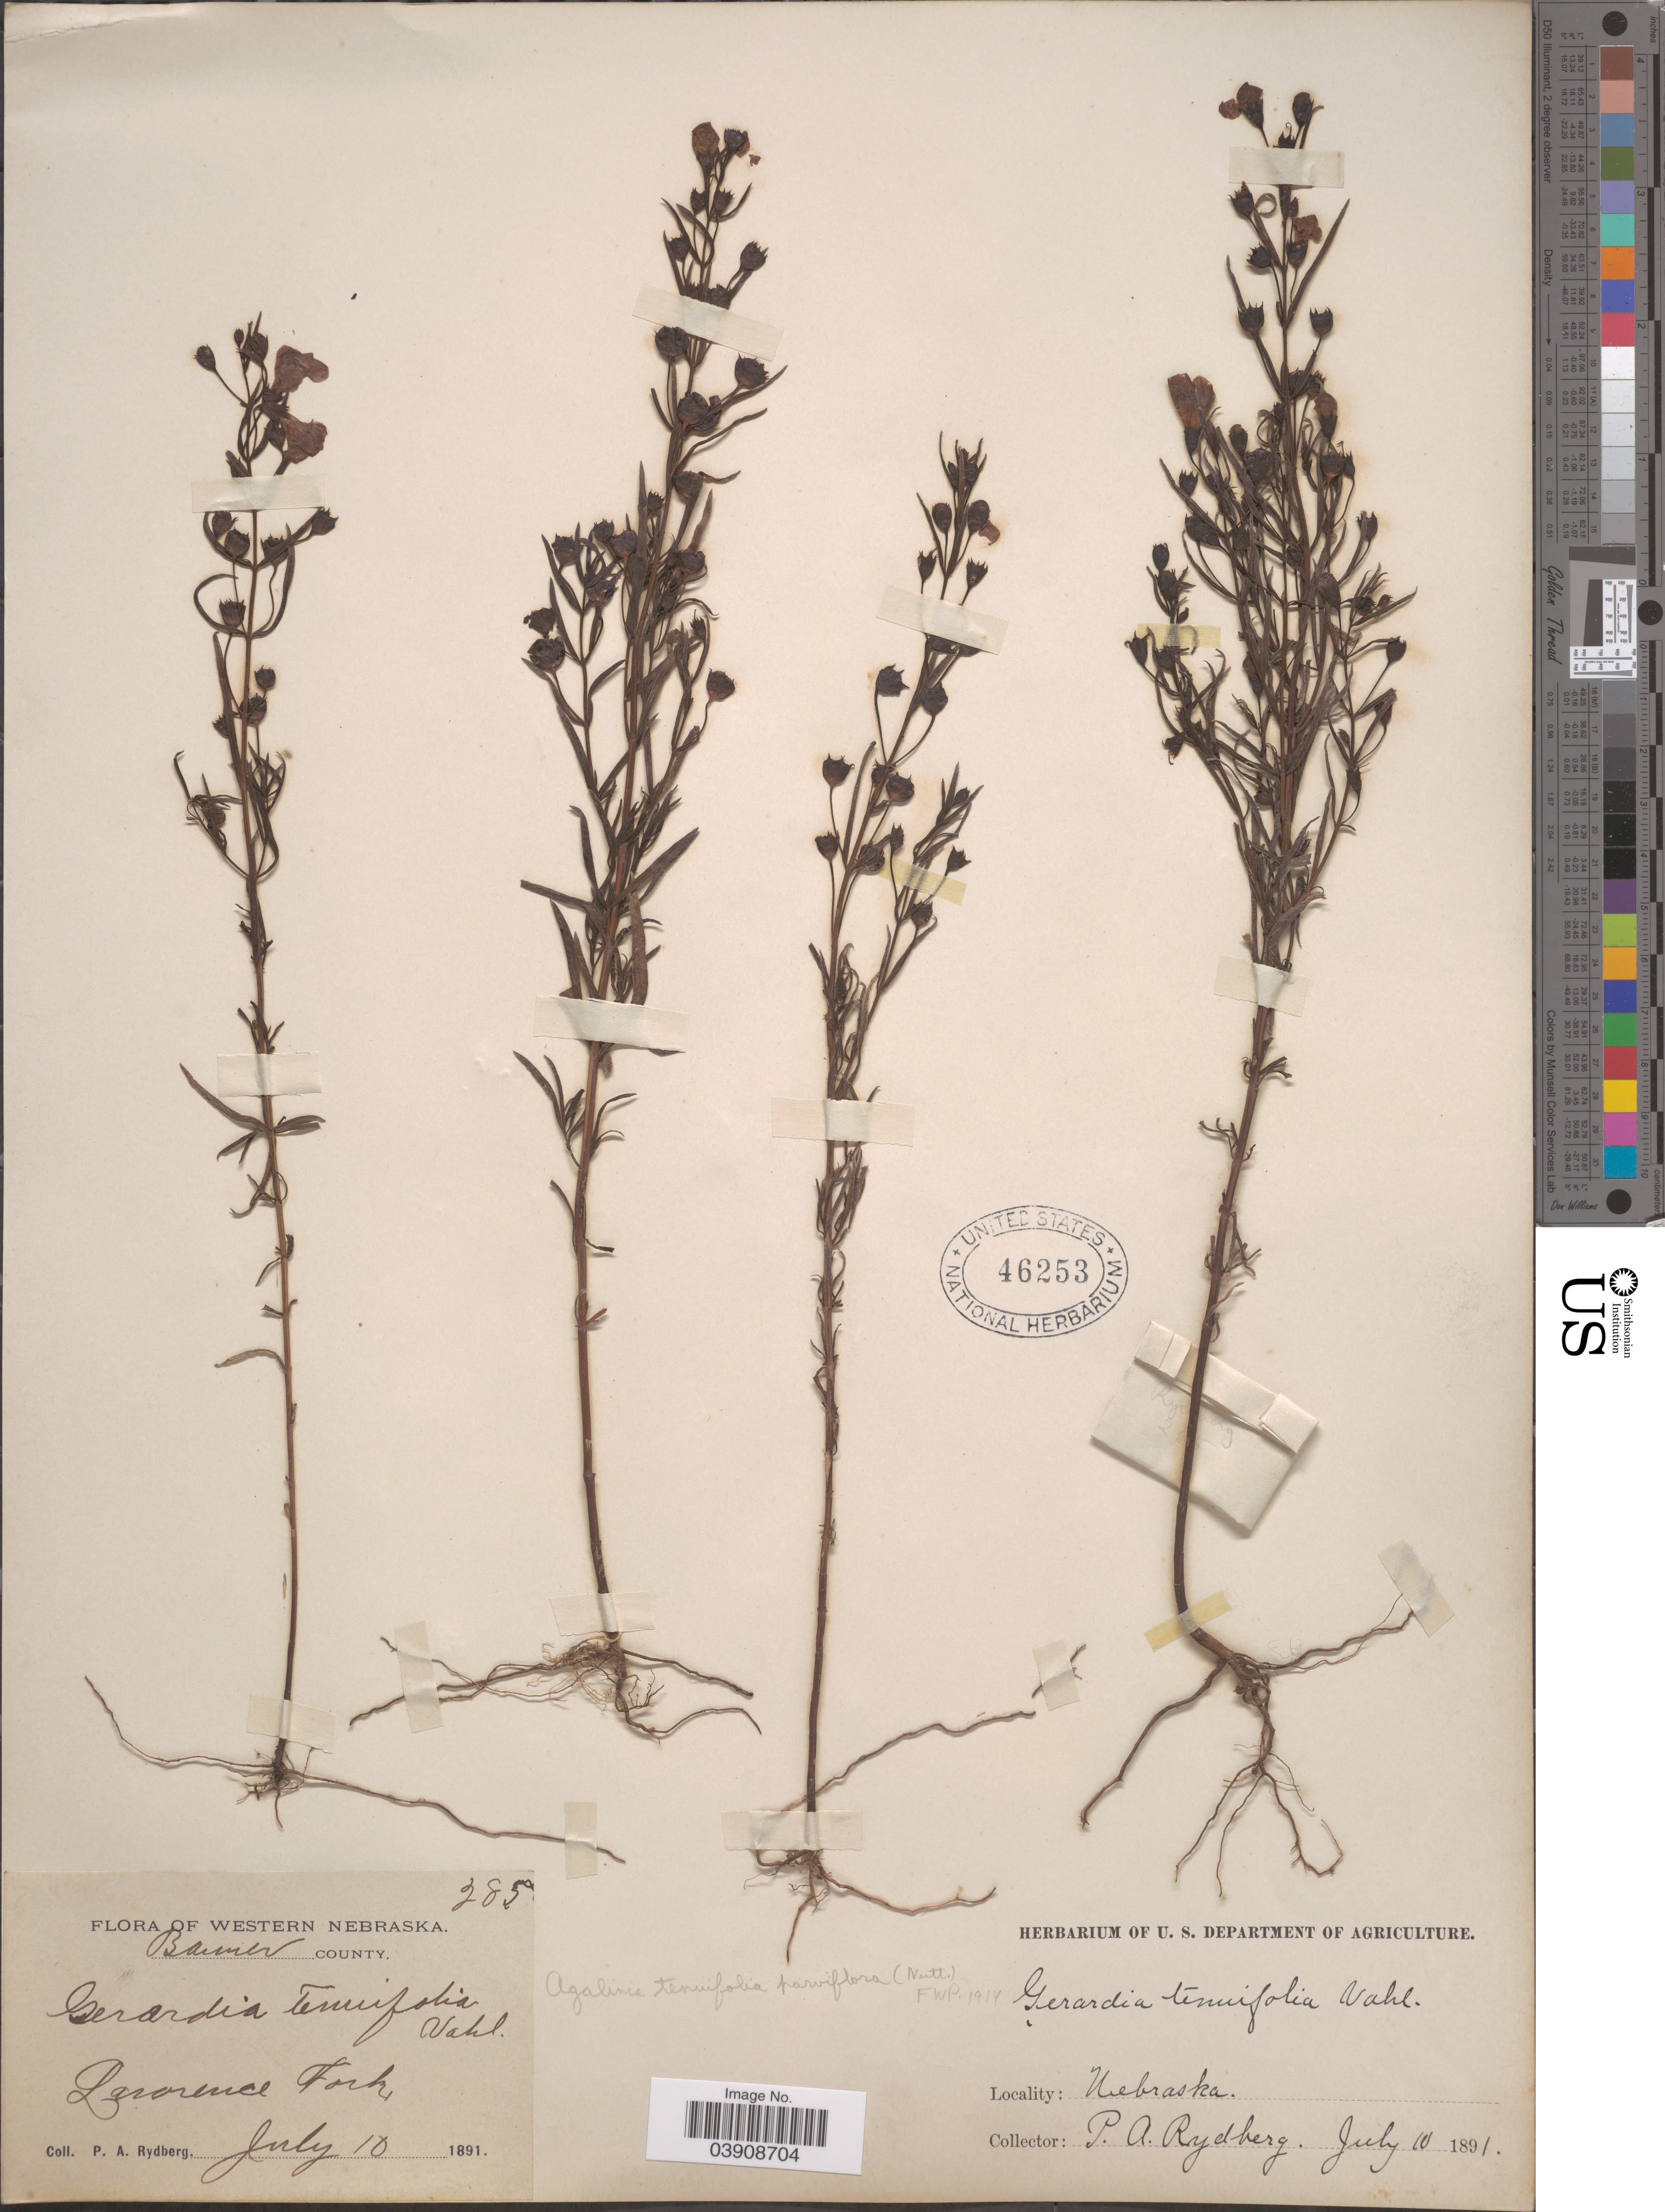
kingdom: Plantae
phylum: Tracheophyta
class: Magnoliopsida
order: Lamiales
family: Orobanchaceae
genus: Agalinis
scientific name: Agalinis tenuifolia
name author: (Vahl) Raf.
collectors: P. A. Rydberg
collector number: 285a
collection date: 1891-07-10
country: United States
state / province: Nebraska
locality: Western Nebraska. Banner County. Lawrence Fork.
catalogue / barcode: US 46253